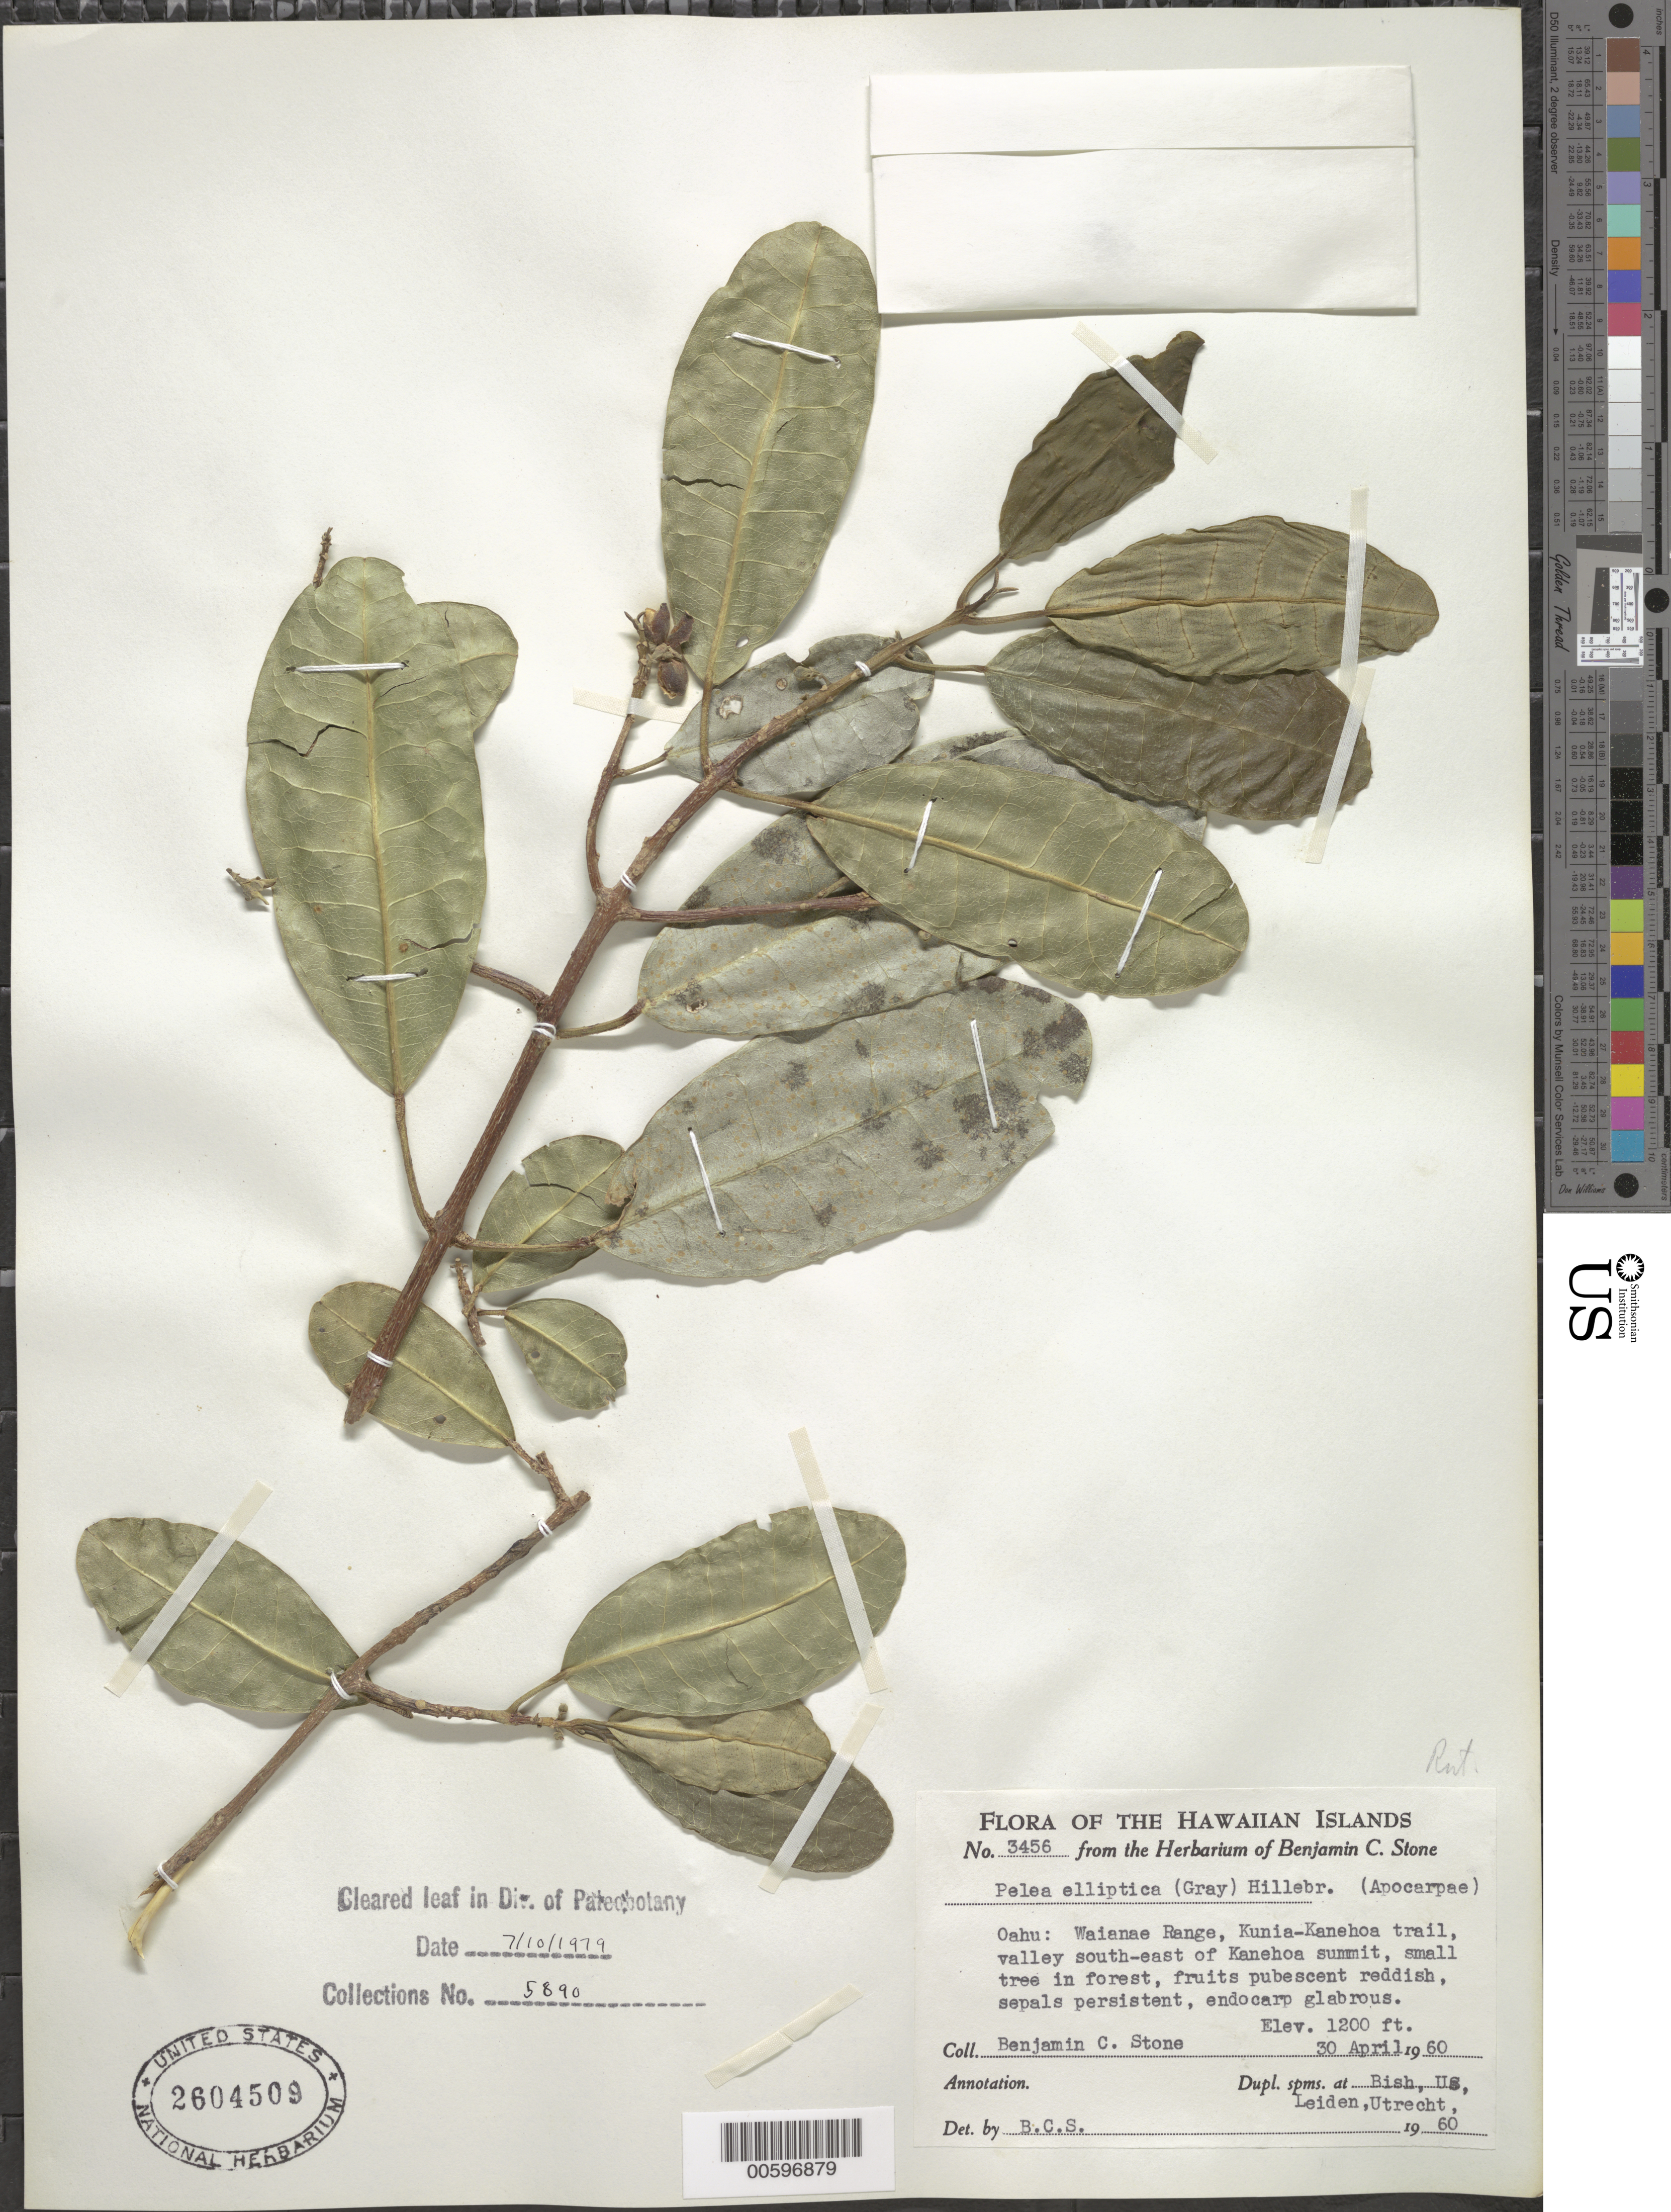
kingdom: Plantae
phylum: Tracheophyta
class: Magnoliopsida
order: Sapindales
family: Rutaceae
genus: Melicope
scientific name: Melicope elliptica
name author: A. Gray in Wilkes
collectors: B. C. Stone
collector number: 3456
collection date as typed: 30 Apr 1960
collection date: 1960-04-30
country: United States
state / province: Hawaii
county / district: Honolulu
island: Oahu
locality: Waianae Range, Kunia-Kanehoa trail, valley SE of Kanehoa summit.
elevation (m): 366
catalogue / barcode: US 2604509